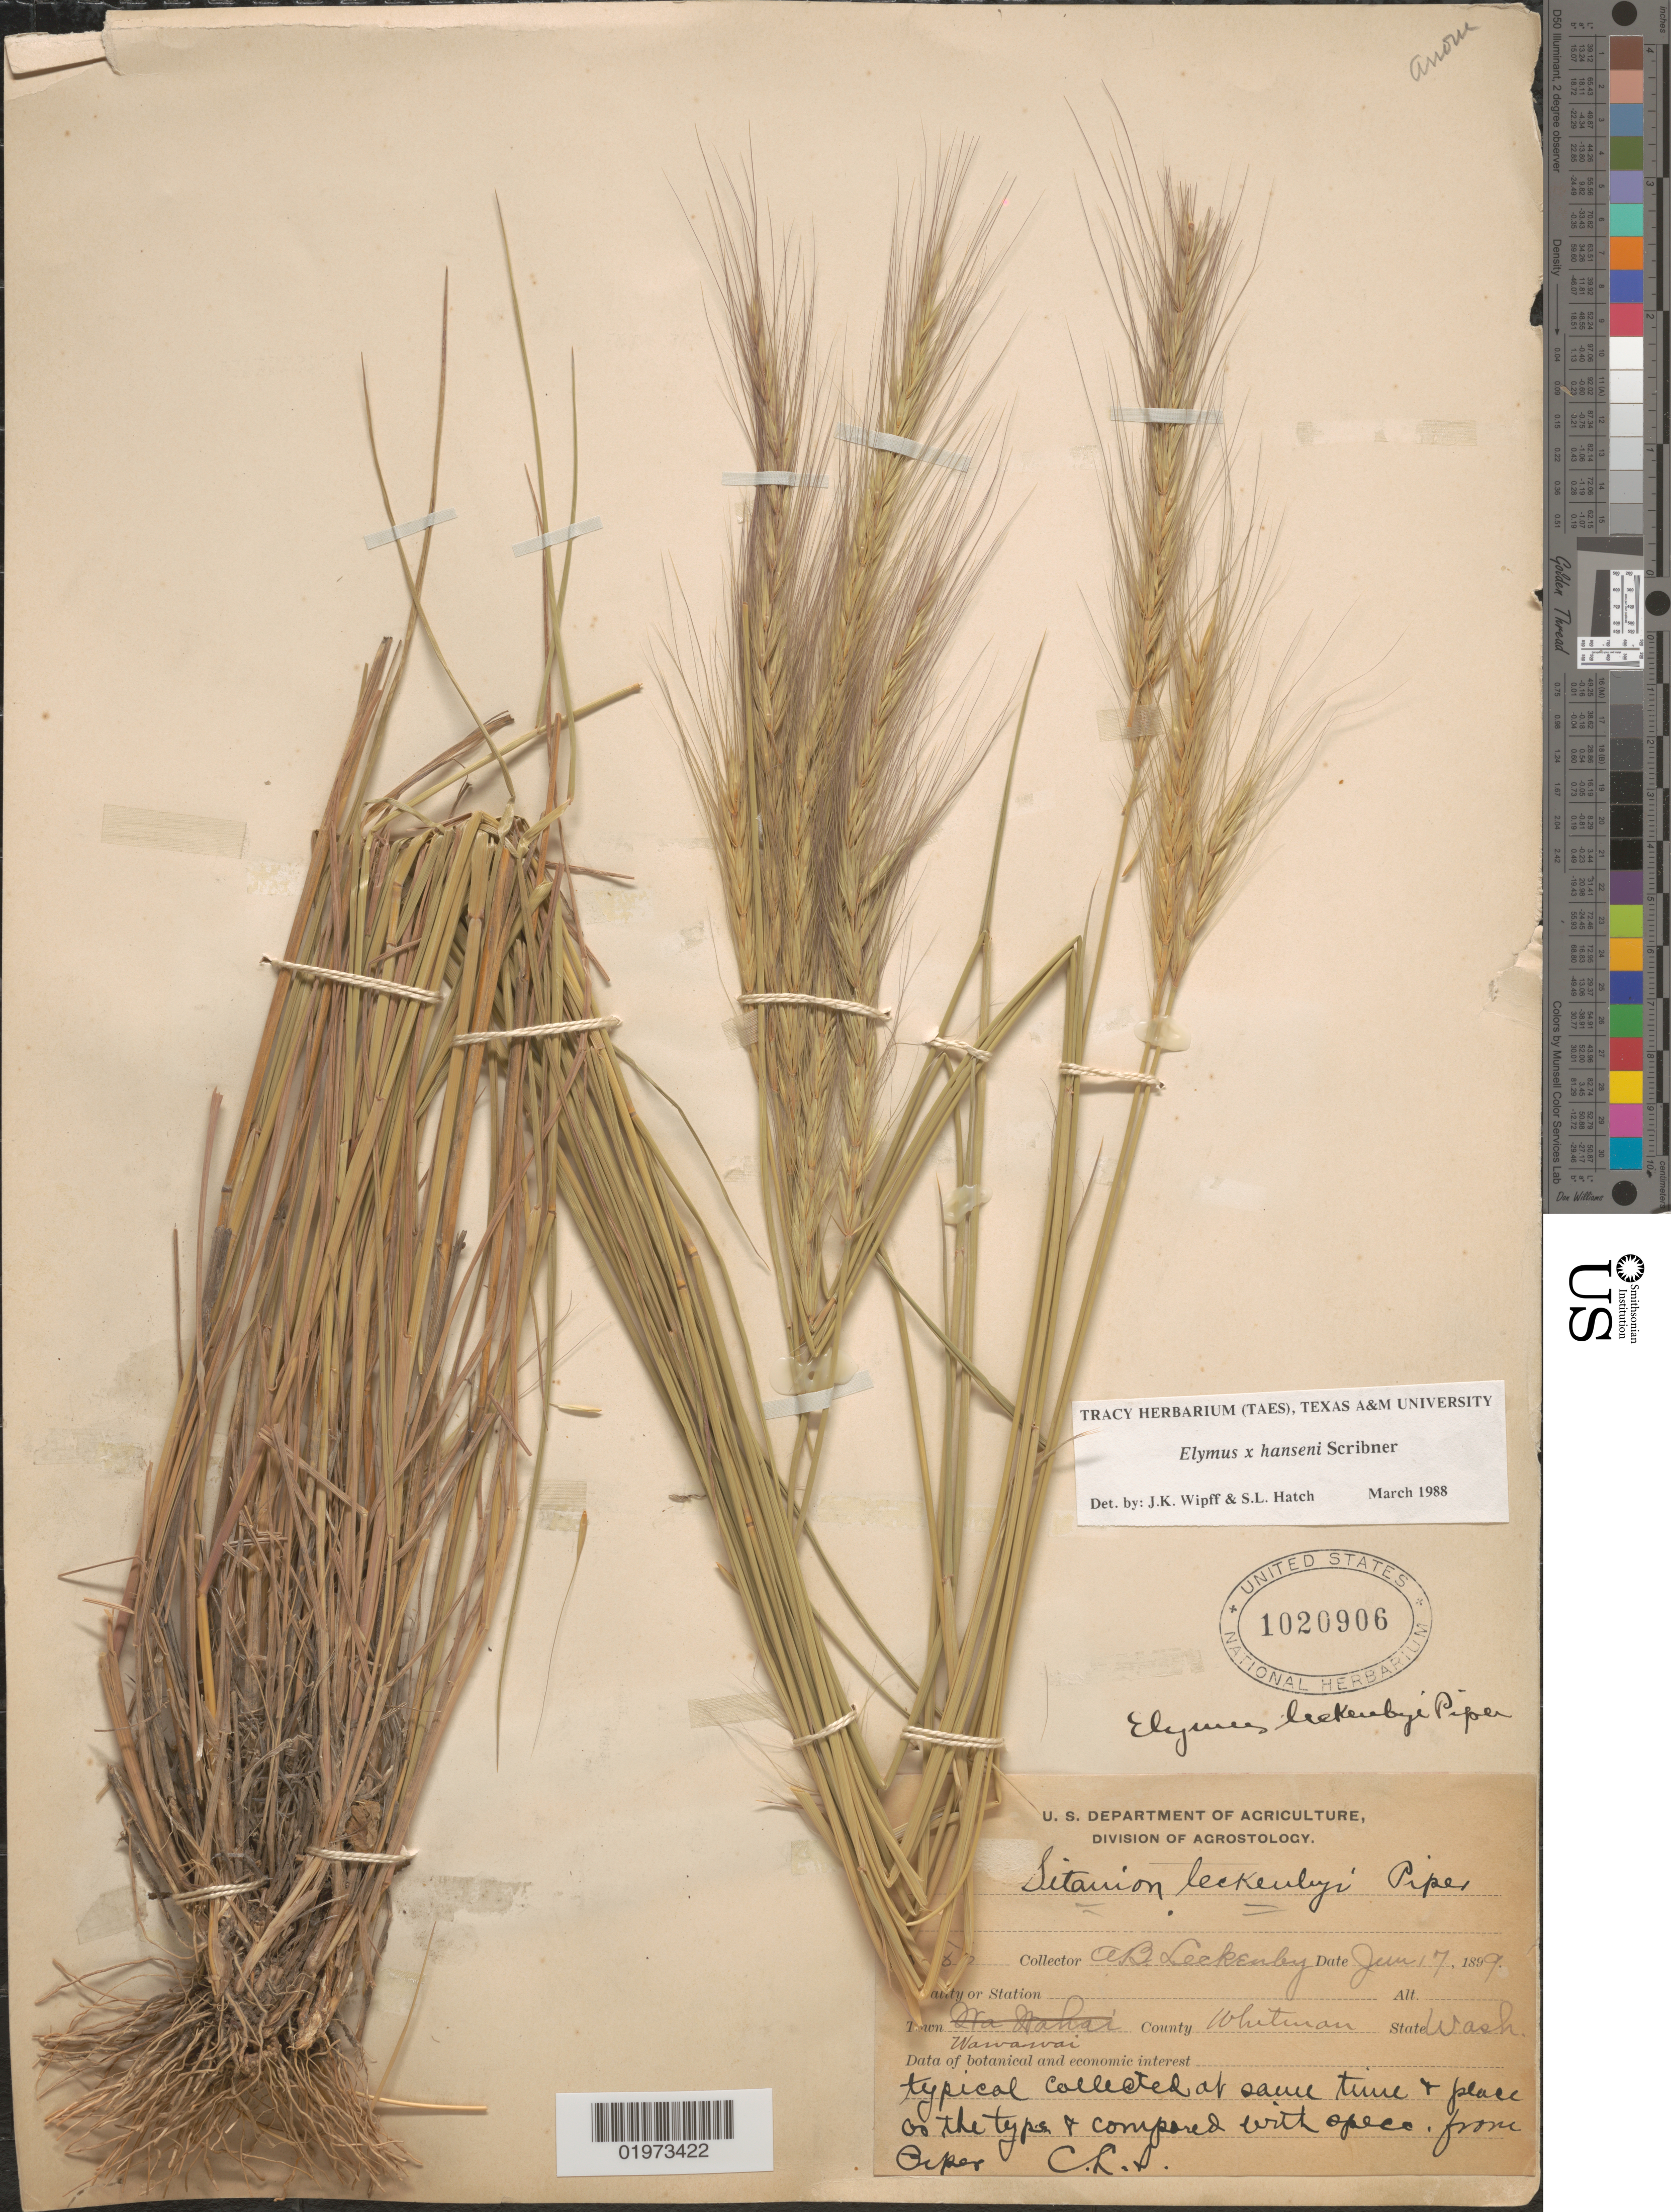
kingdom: Plantae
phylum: Tracheophyta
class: Liliopsida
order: Poales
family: Poaceae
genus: Elymus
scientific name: Elymus x hansenii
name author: Scribn.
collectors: A. Leckenby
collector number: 82*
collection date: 1899-06-17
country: United States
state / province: Washington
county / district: Whitman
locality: Town Wawawai County Whitman.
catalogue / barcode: US 1020906